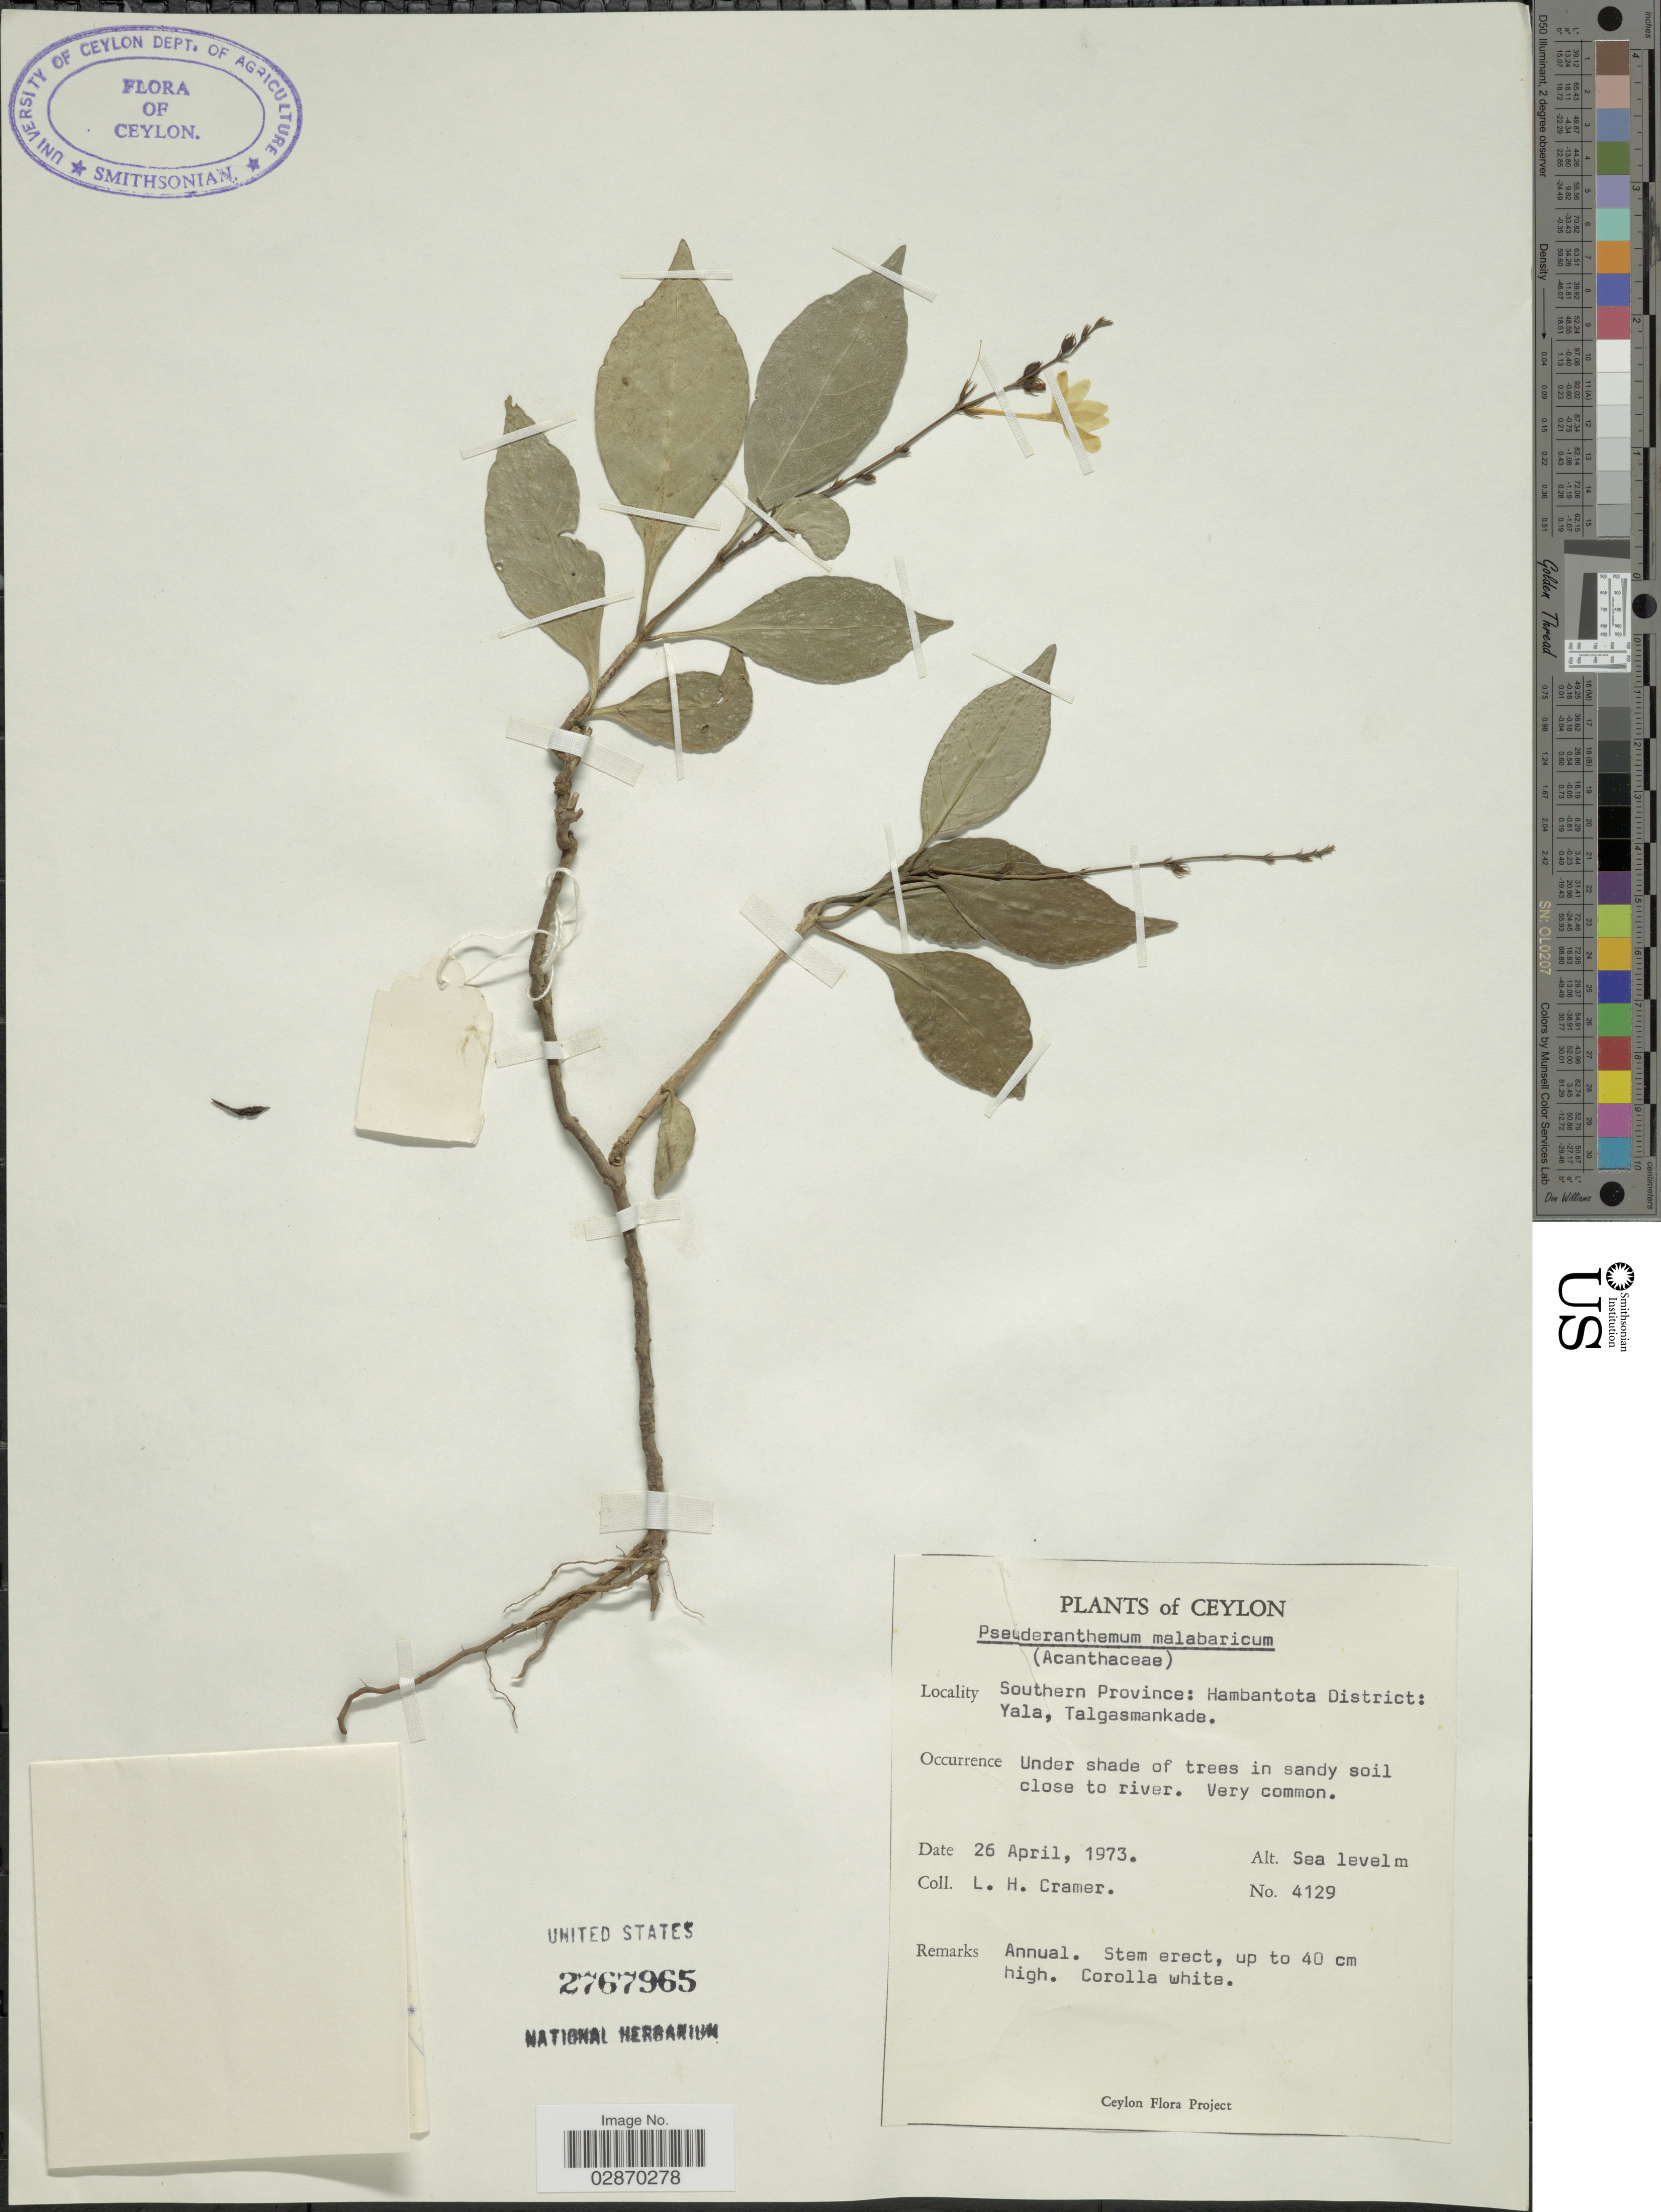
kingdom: Plantae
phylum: Tracheophyta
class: Magnoliopsida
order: Lamiales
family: Acanthaceae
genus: Pseuderanthemum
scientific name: Pseuderanthemum latifolium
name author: (Vahl) B. Hansen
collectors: L. H. Cramer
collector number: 4129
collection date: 1973-04-26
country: Sri Lanka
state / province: Southern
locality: Ceylon. Hambantota District: Yala, Talgasmankade.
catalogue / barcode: US 2767965